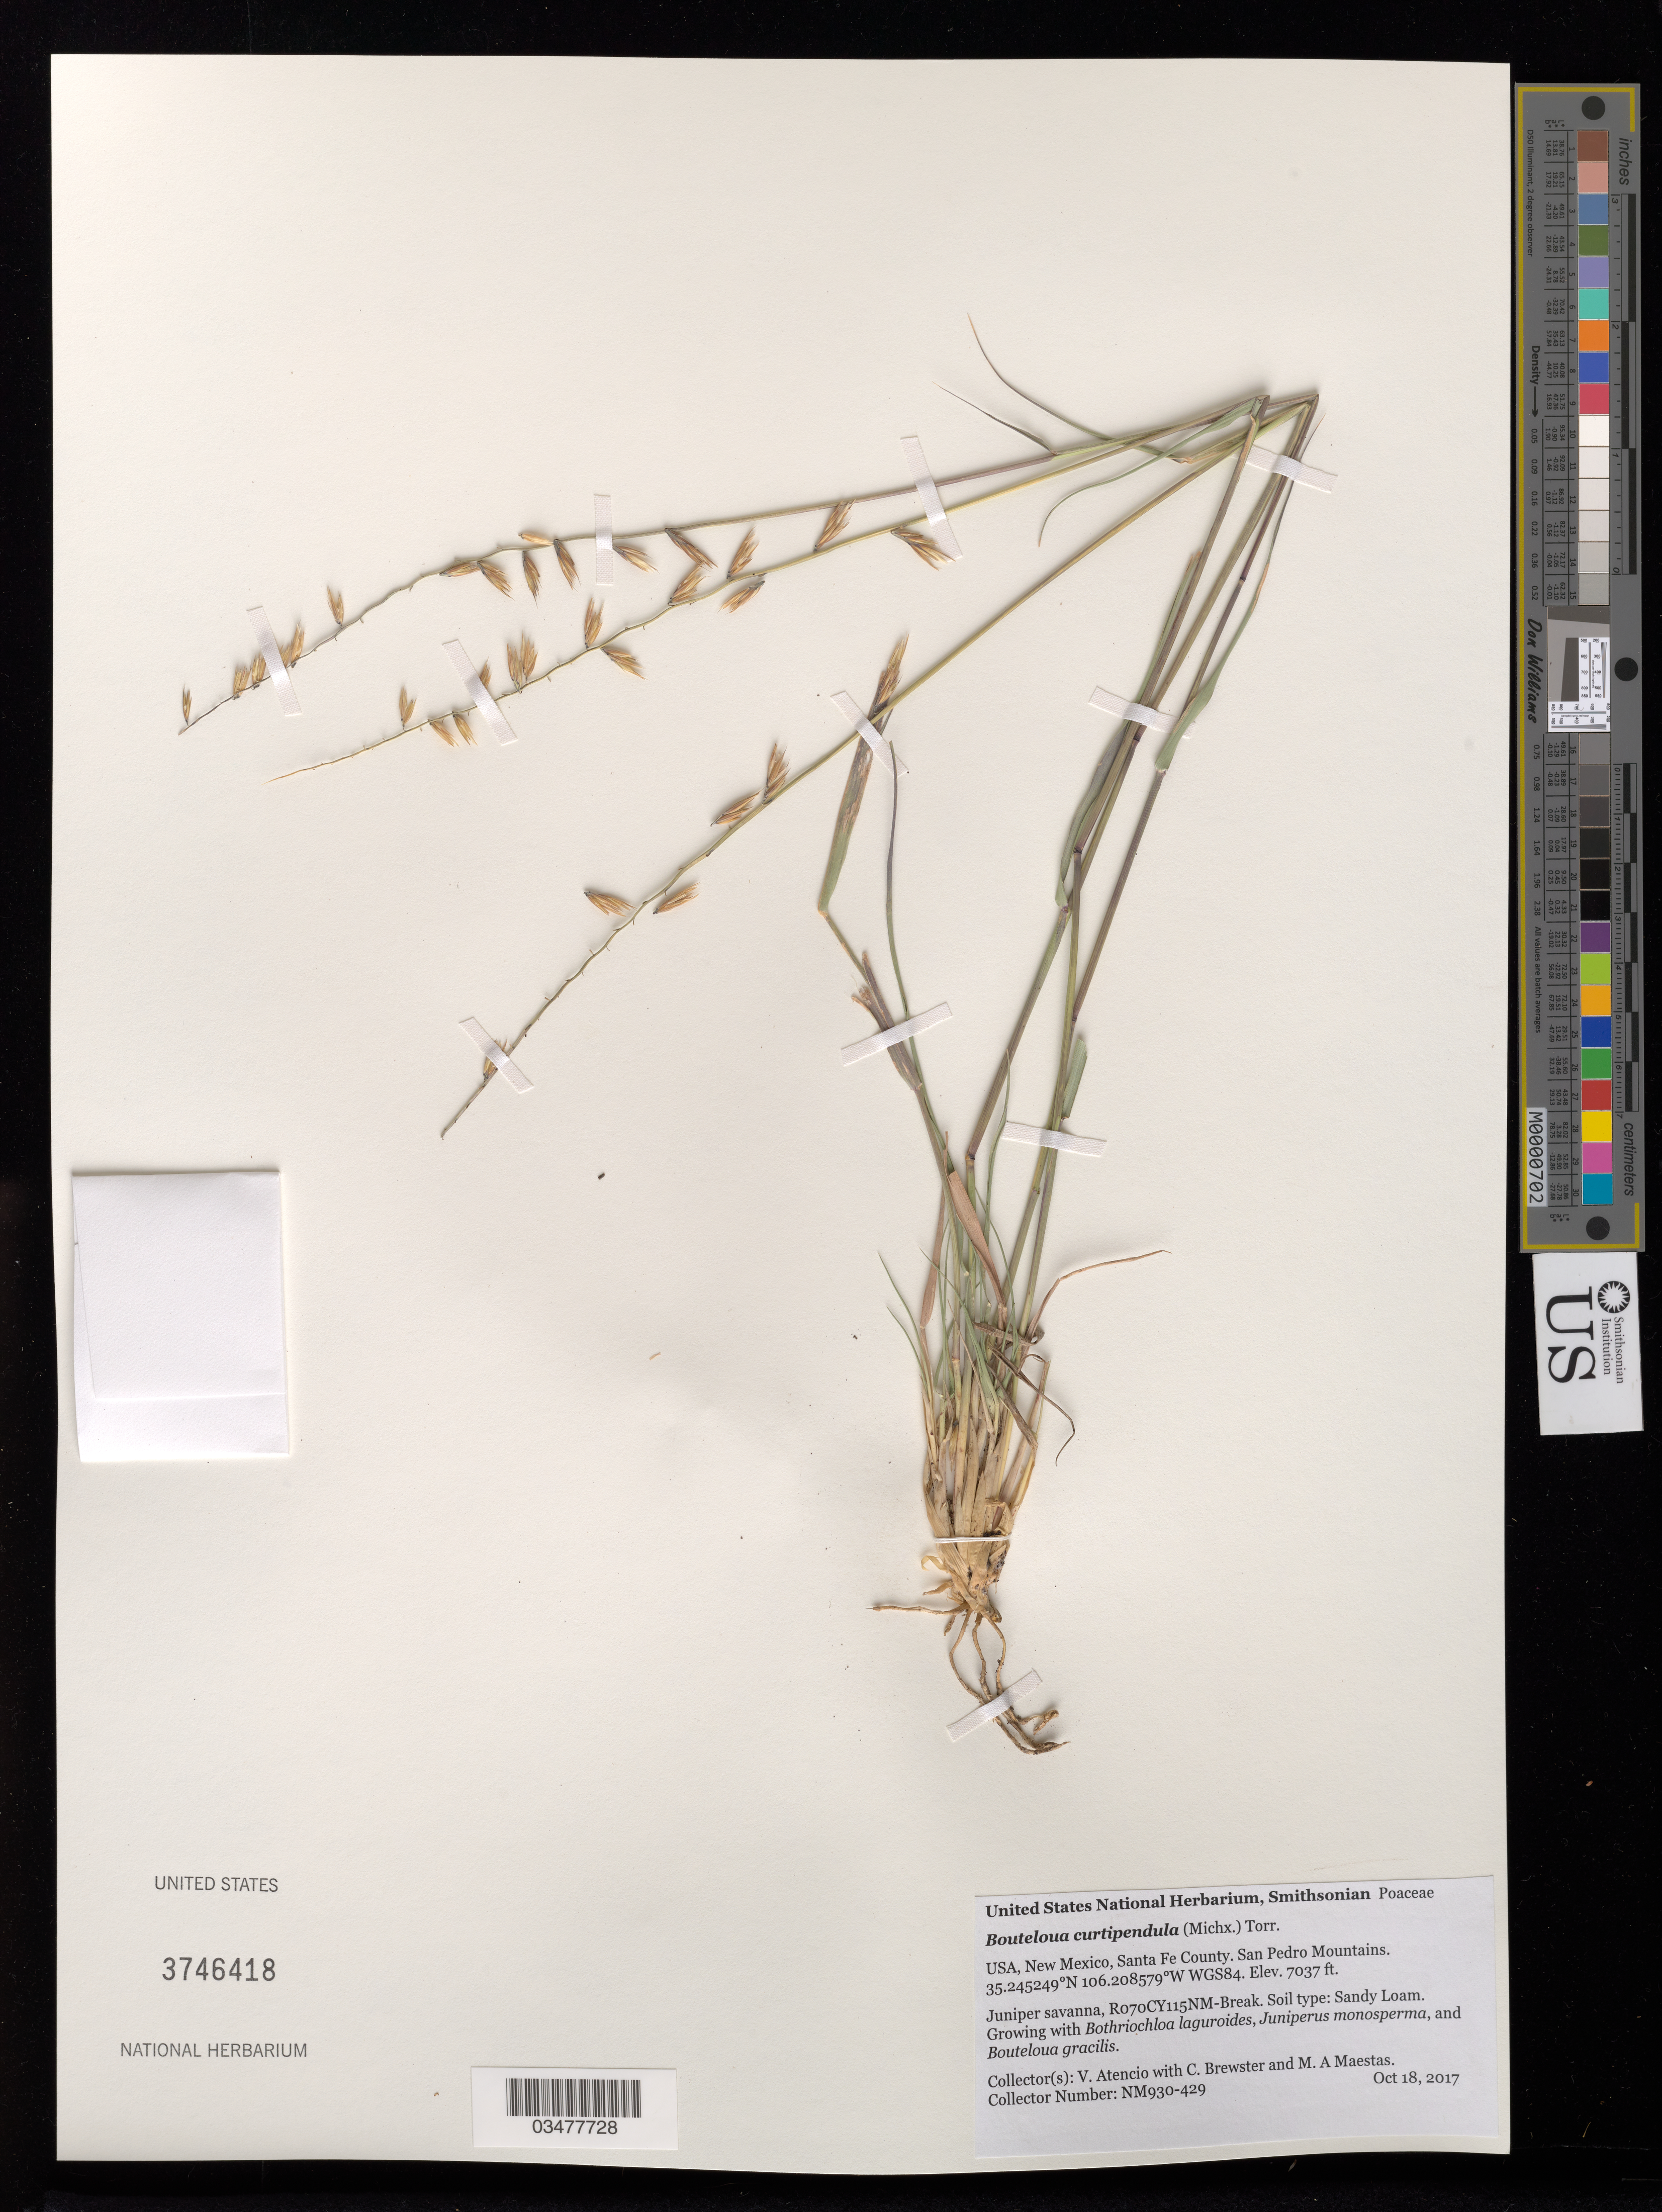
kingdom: Plantae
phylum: Tracheophyta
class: Liliopsida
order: Poales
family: Poaceae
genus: Bouteloua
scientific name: Bouteloua curtipendula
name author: (Michx.) Torr.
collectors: V. Atencio, C. Brewster & M. Maestas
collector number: NM930-429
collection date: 2017-10-18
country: United States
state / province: New Mexico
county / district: Santa Fe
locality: BLM, San Pedro Mountains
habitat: R070CY115NM-Break. Sandy Loam. Juniper savanna.With Juniperus monosperma, Bouteloua gracilis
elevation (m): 2145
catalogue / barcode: US 3746418